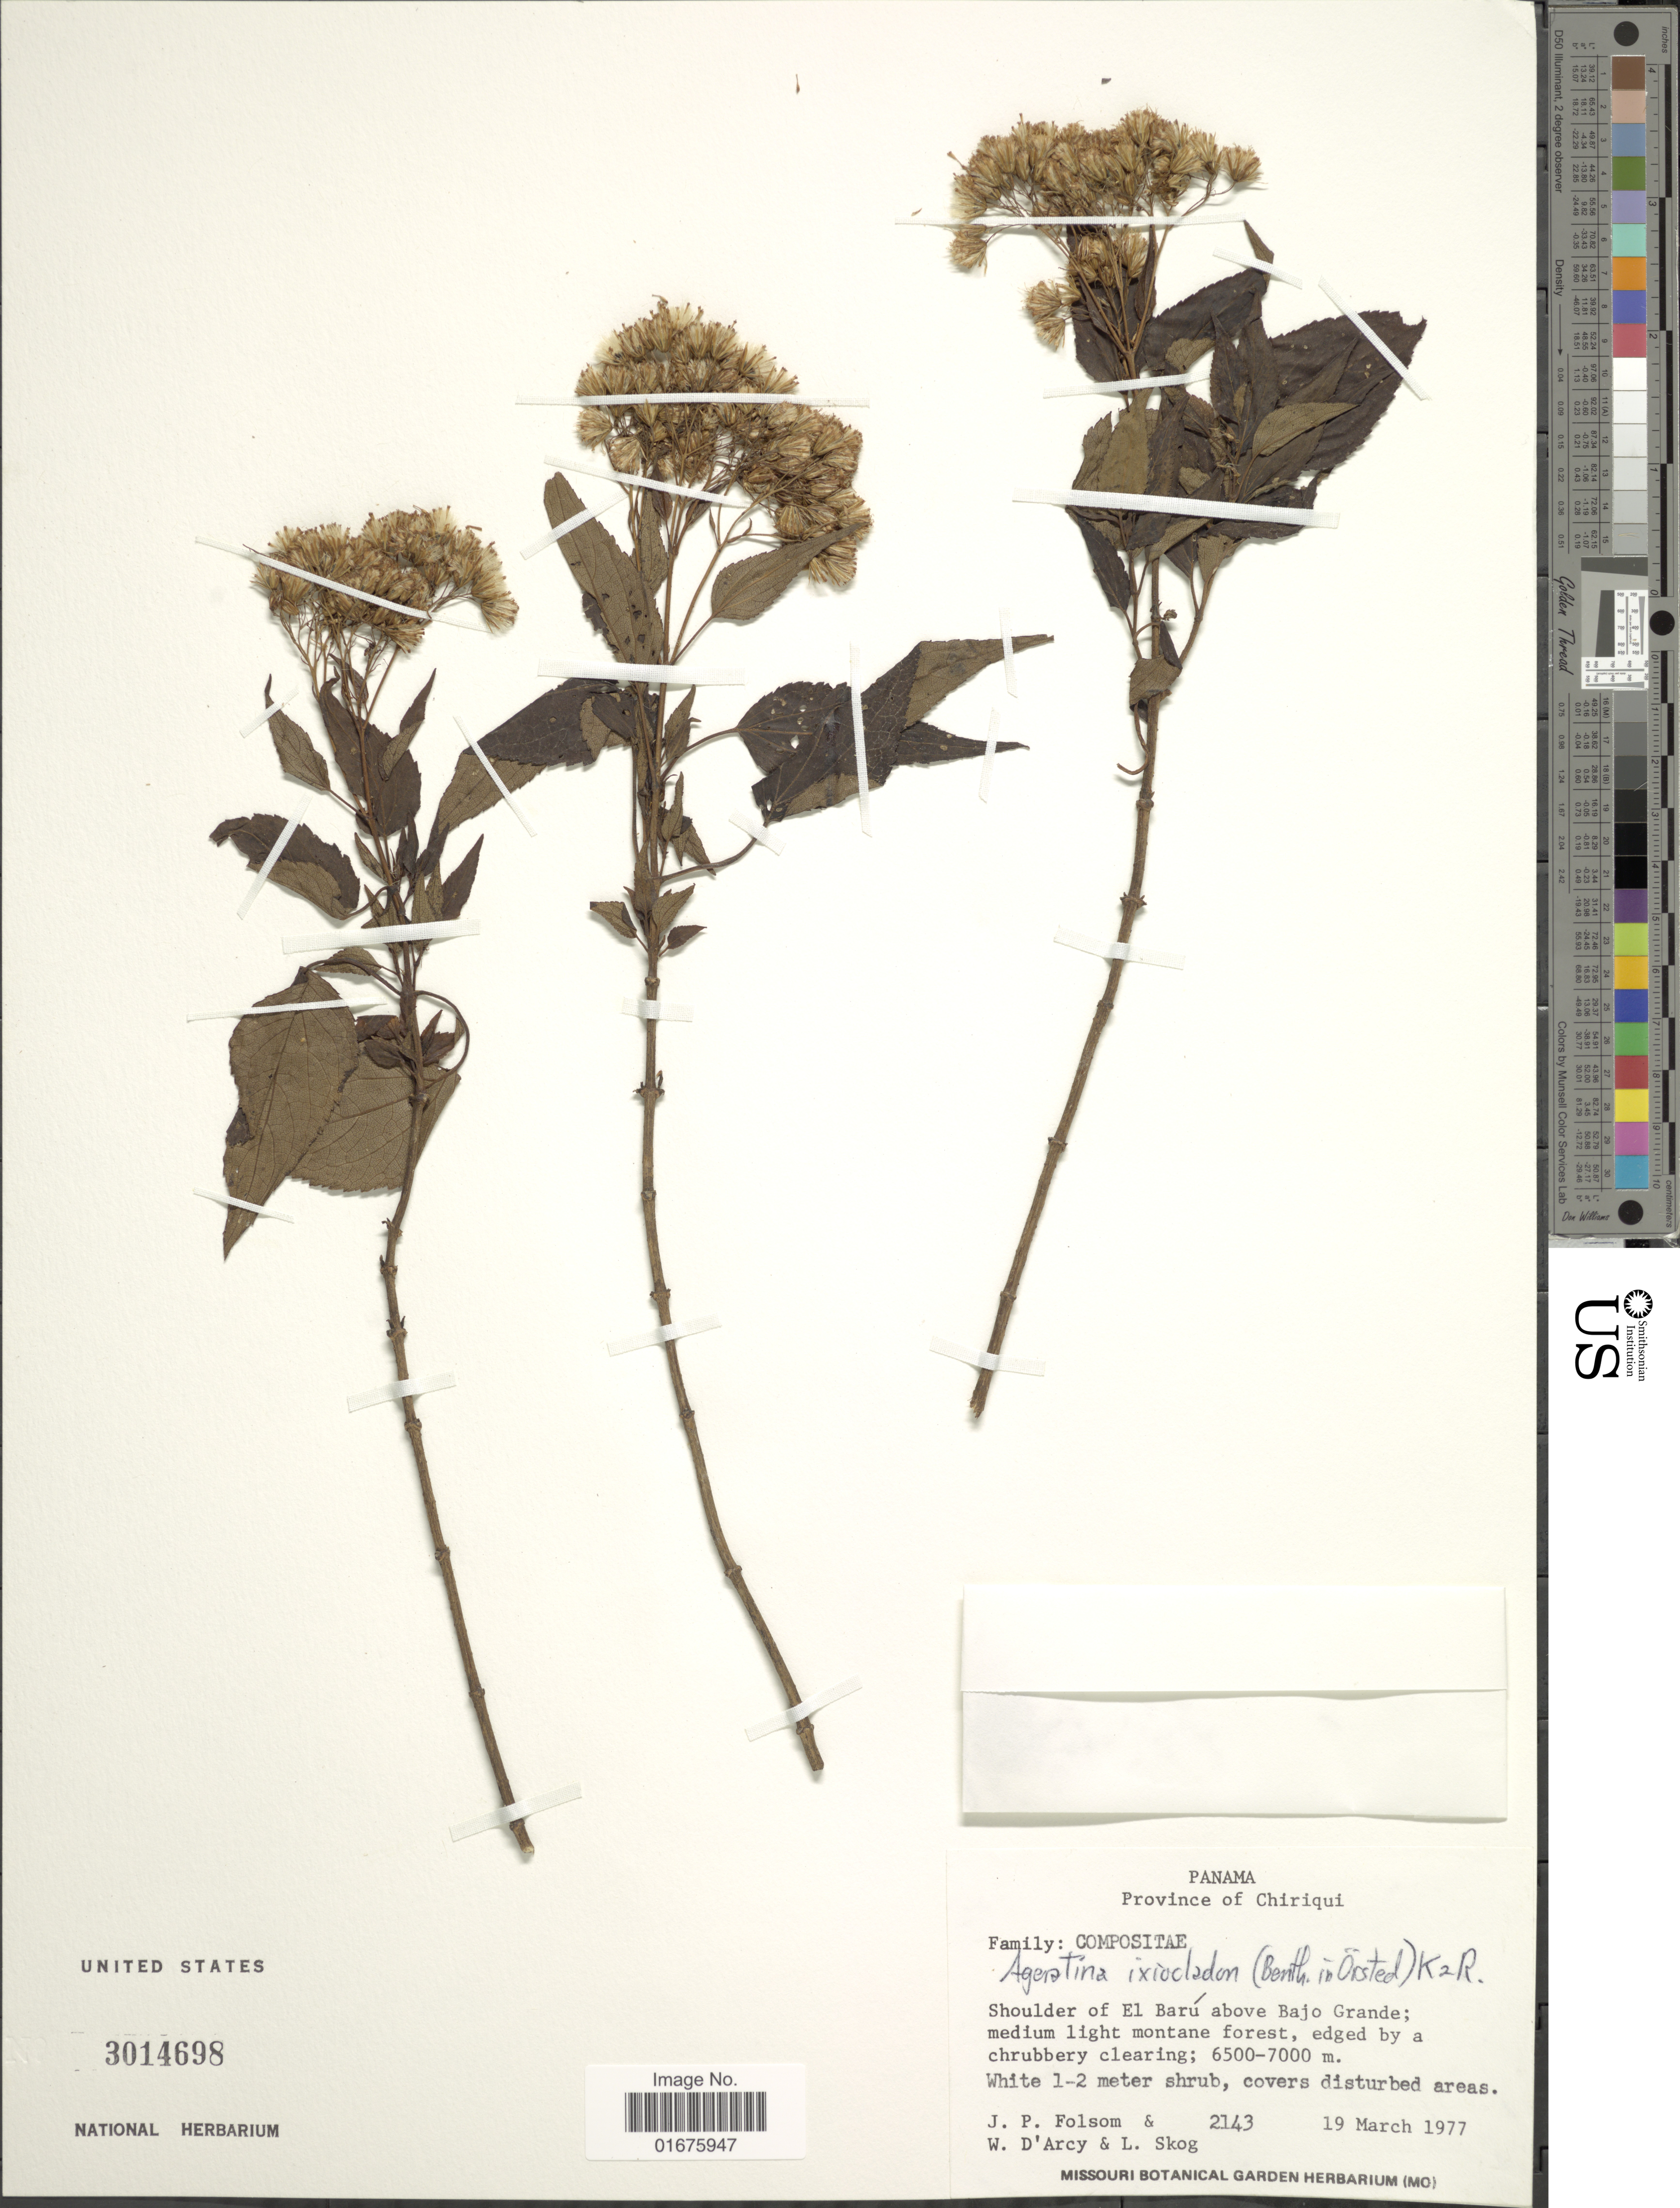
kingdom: Plantae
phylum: Tracheophyta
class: Magnoliopsida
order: Asterales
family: Asteraceae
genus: Ageratina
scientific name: Ageratina ixiocladon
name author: (Benth. ex Oerst.) R.M. King & H. Rob.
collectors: J. P. Folsom, W. G. D'Arcy & L. E. Skog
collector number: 2143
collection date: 1977-03-19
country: Panama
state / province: Chiriqui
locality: Shoulder of El Barú above Bajo Grande; medium light montane forest, eadged by a chrubbery clearing, covers disturbed areas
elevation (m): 6500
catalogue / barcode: US 3014698